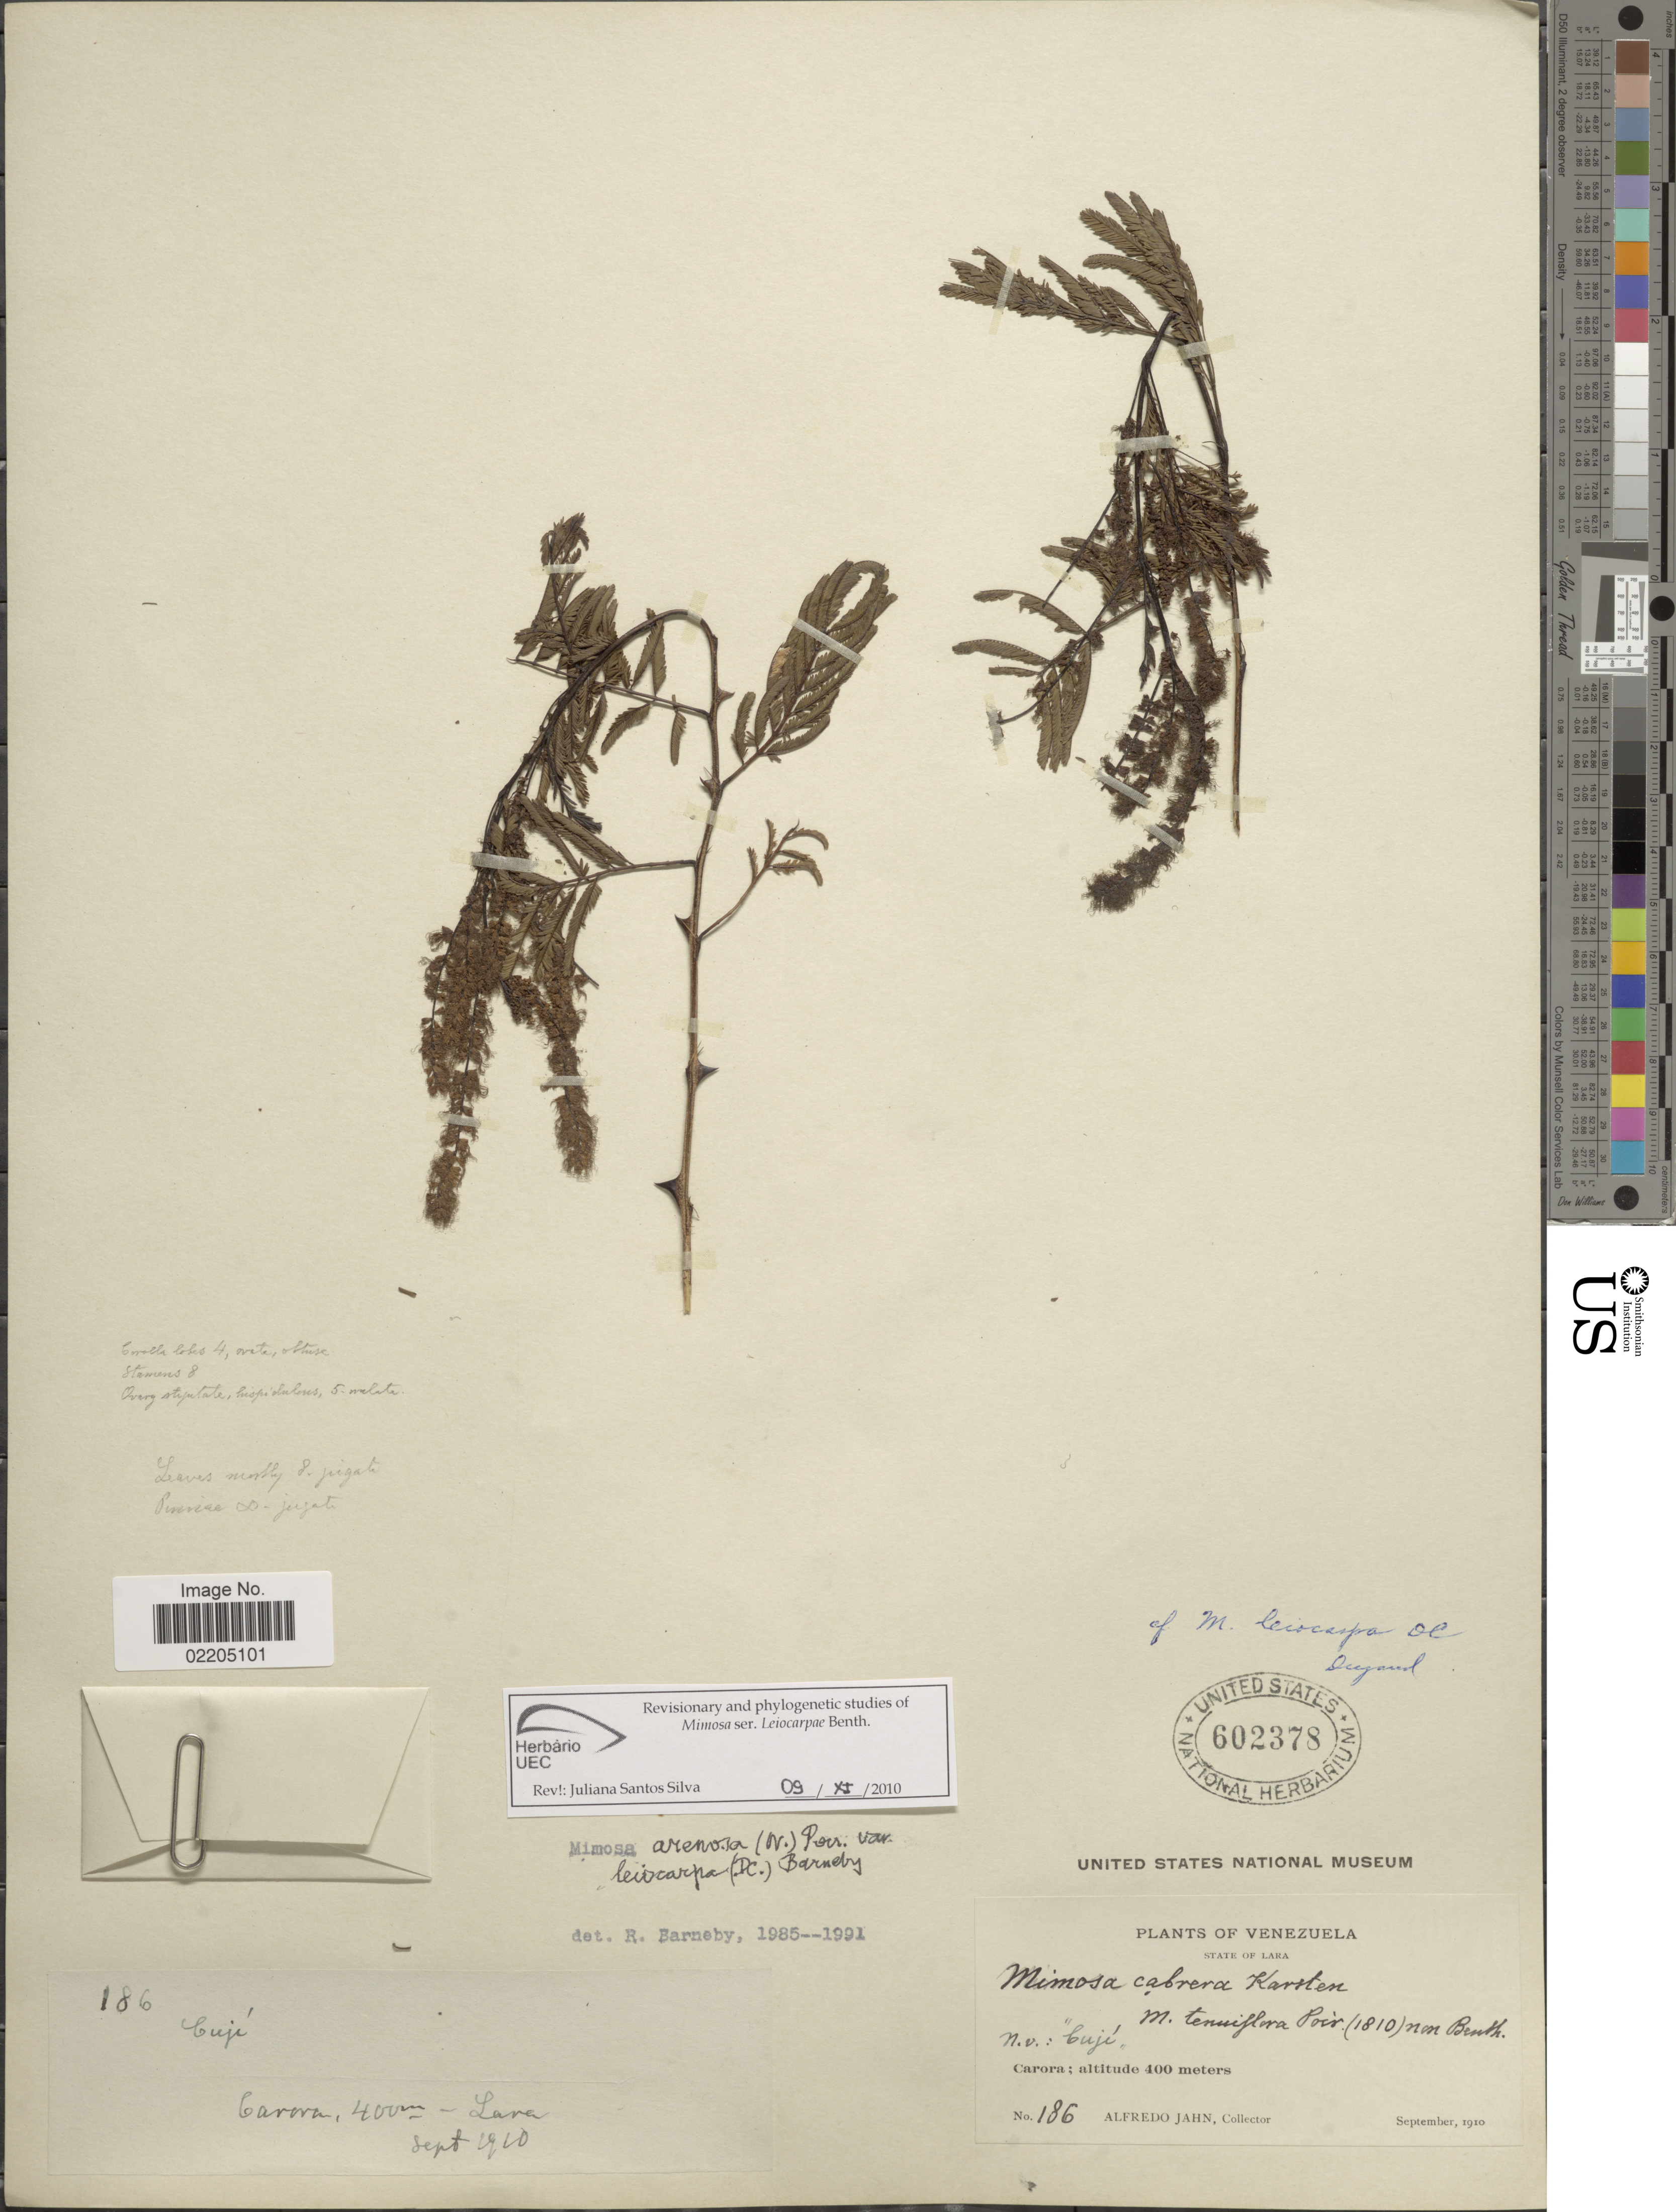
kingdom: Plantae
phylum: Tracheophyta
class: Magnoliopsida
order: Fabales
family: Fabaceae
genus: Mimosa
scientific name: Mimosa arenosa var. leiocarpa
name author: (DC.) Barneby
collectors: A. Jahn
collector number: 186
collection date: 1910-09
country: Venezuela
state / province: Lara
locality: Carora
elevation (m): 400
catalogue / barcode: US 602378